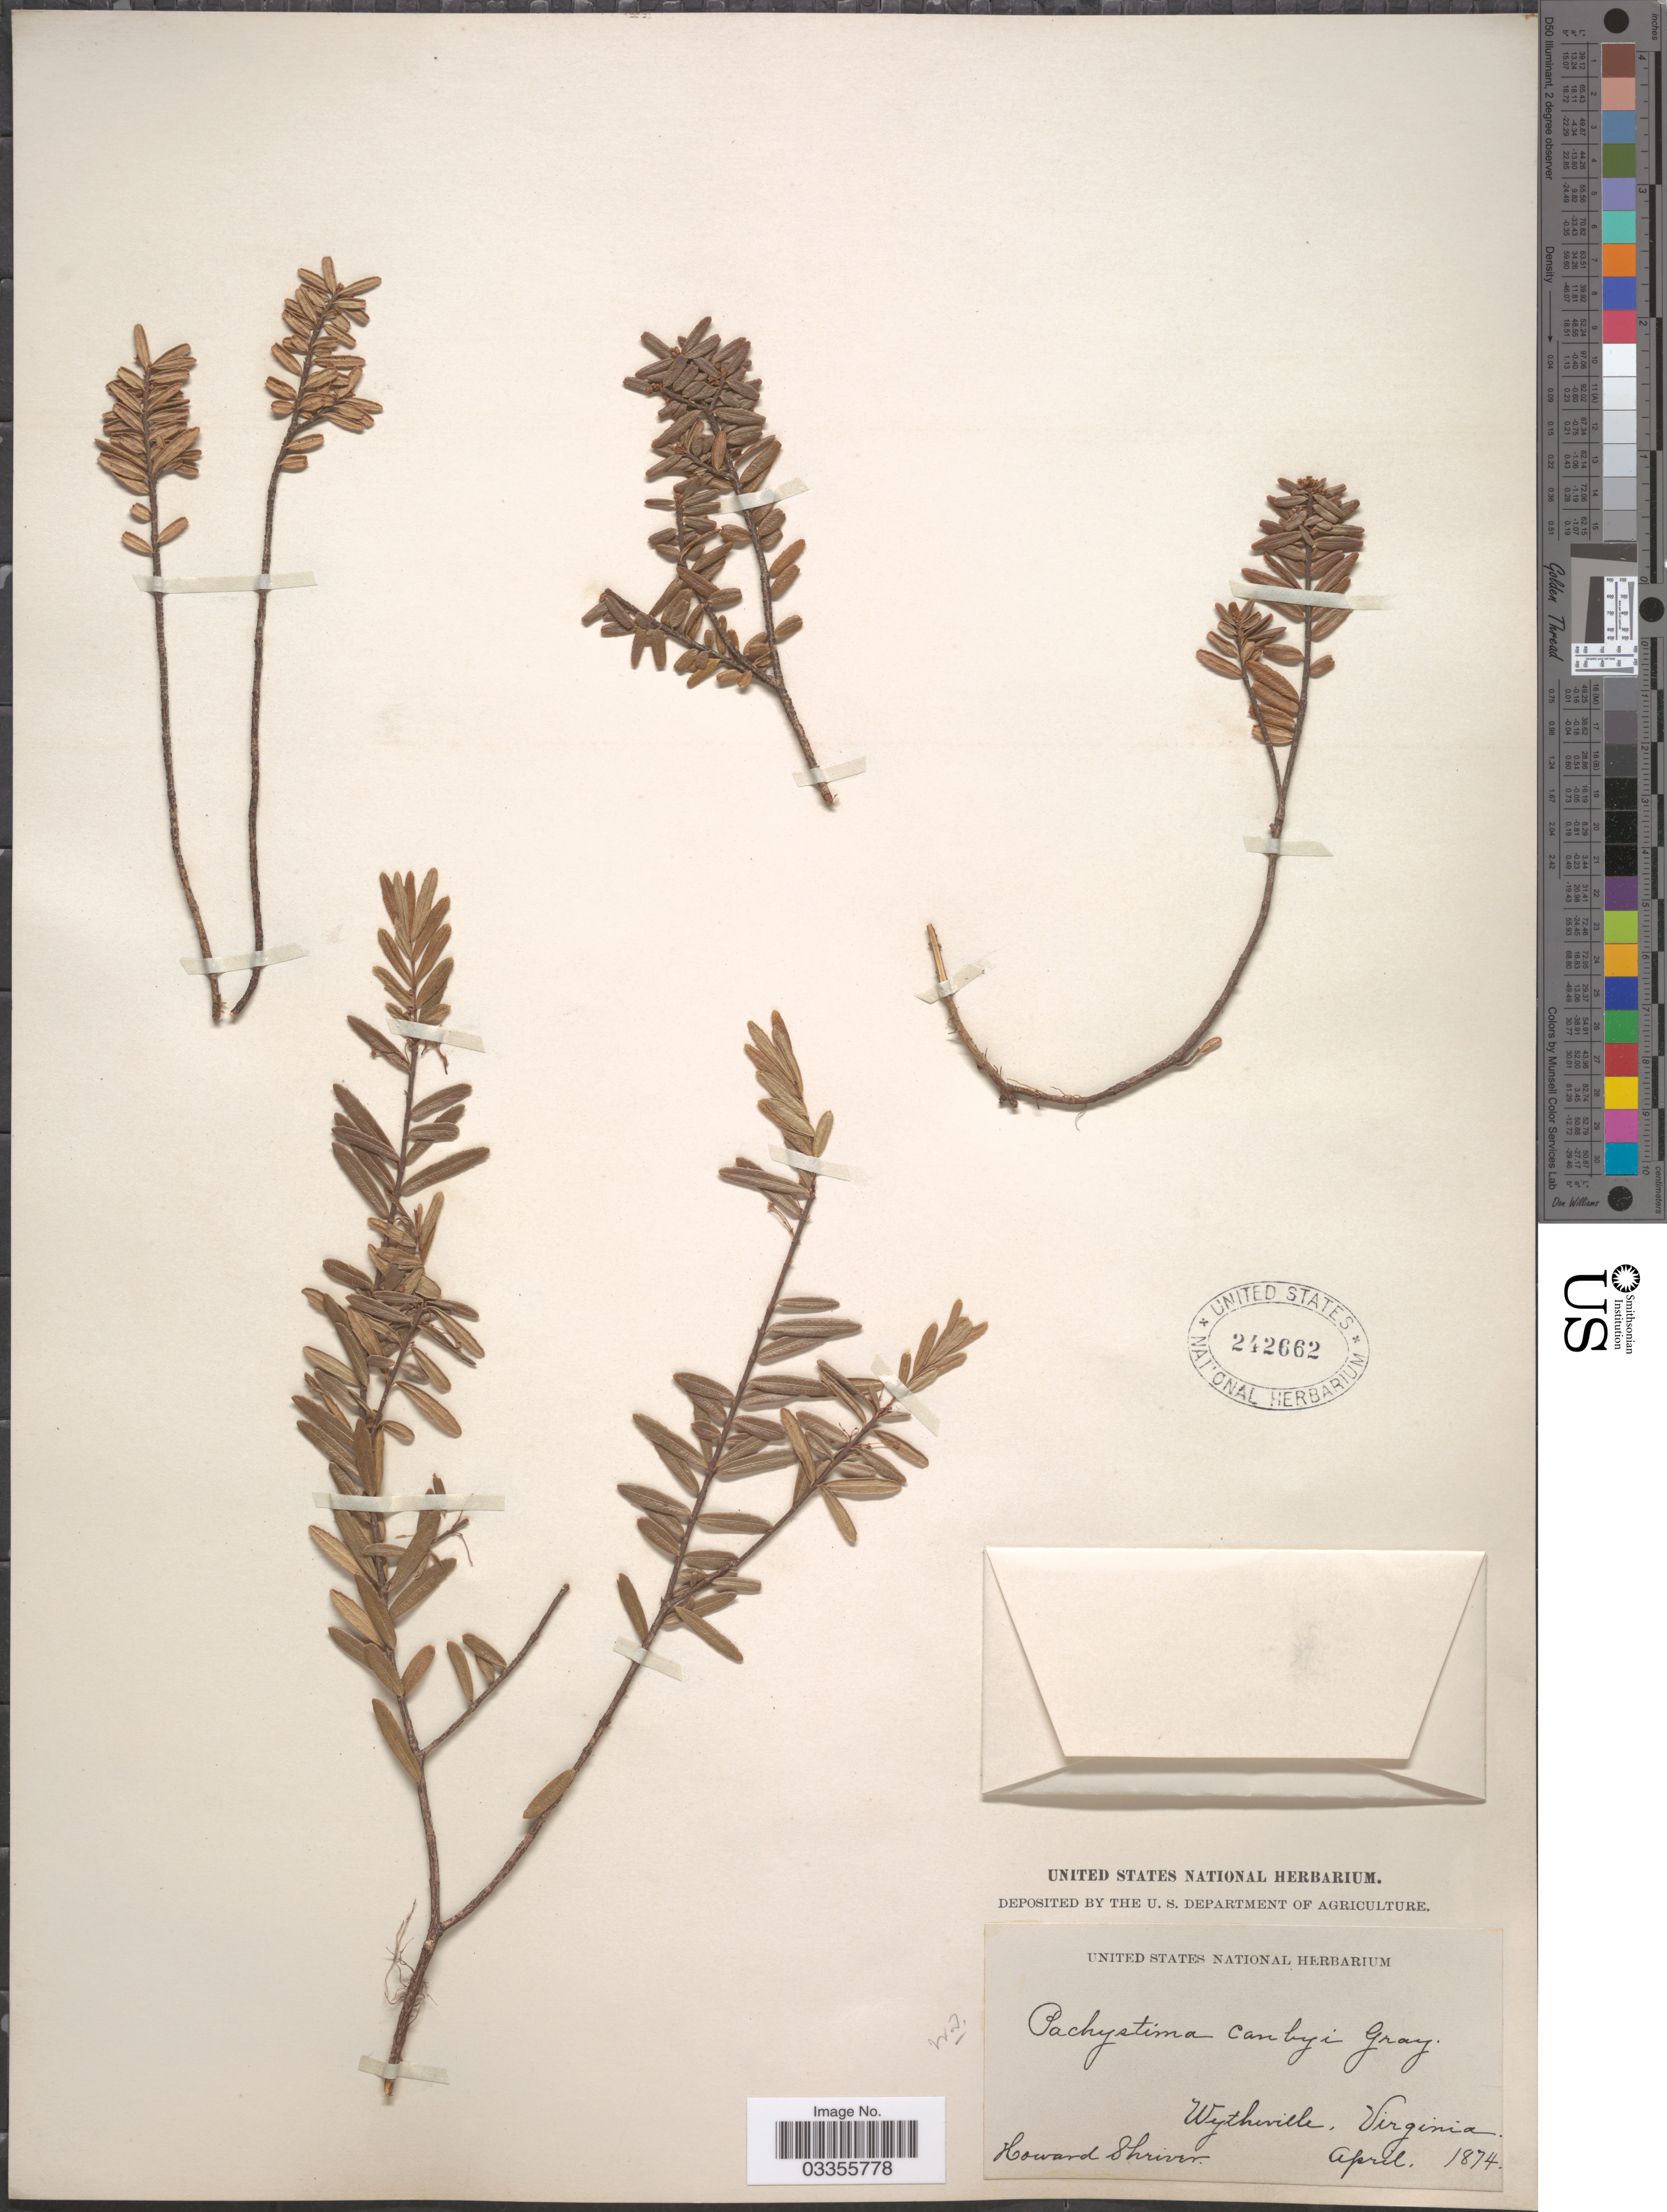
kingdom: Plantae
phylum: Tracheophyta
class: Magnoliopsida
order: Celastrales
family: Celastraceae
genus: Paxistima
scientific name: Paxistima canbyi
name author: A. Gray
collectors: H. Shriver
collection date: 1874-04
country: United States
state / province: Virginia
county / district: Wythe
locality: Wytheville.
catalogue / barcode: US 242662